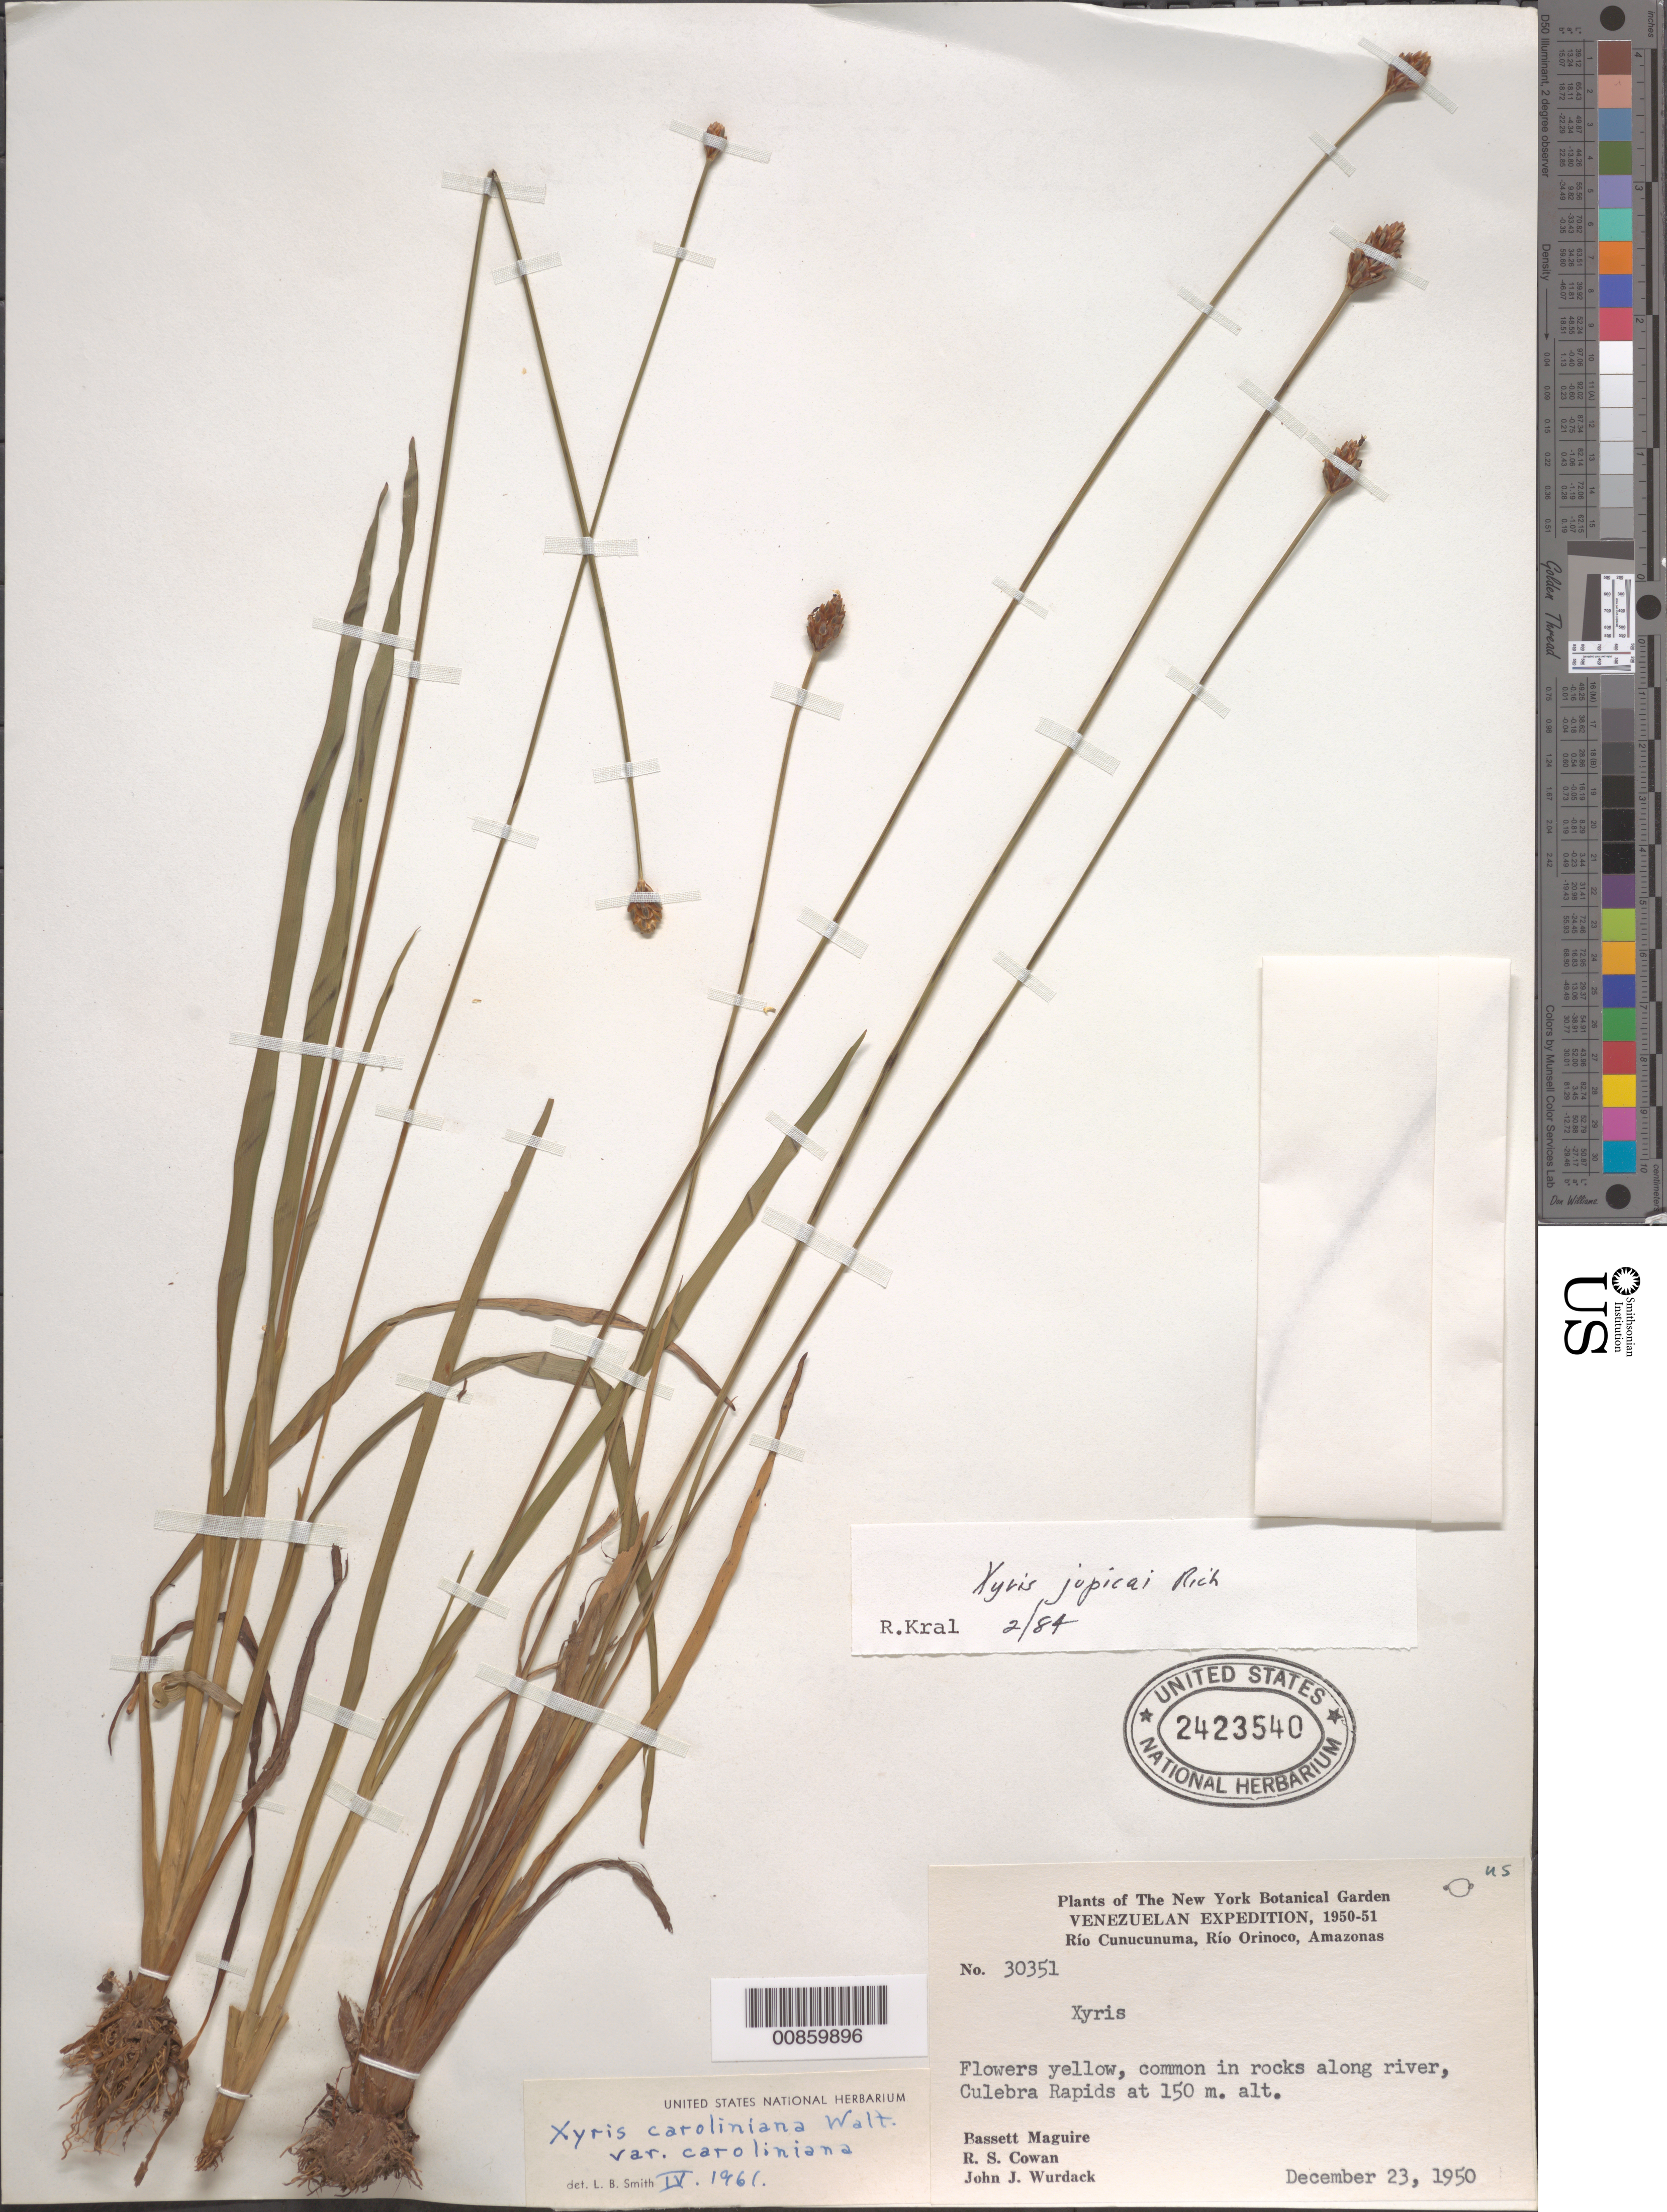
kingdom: Plantae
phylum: Tracheophyta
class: Liliopsida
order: Poales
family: Xyridaceae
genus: Xyris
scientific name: Xyris jupicai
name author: Rich.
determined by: Kral, Robert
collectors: B. Maguire, R. S. Cowan & J. J. Wurdack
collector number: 30351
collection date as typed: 23-Dec-50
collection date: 1950-12-23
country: Venezuela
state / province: Amazonas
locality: Río Cunucunuma, Río Orinoco, Culebra Rapids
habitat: Rocks along river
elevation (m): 150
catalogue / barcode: US 2423540